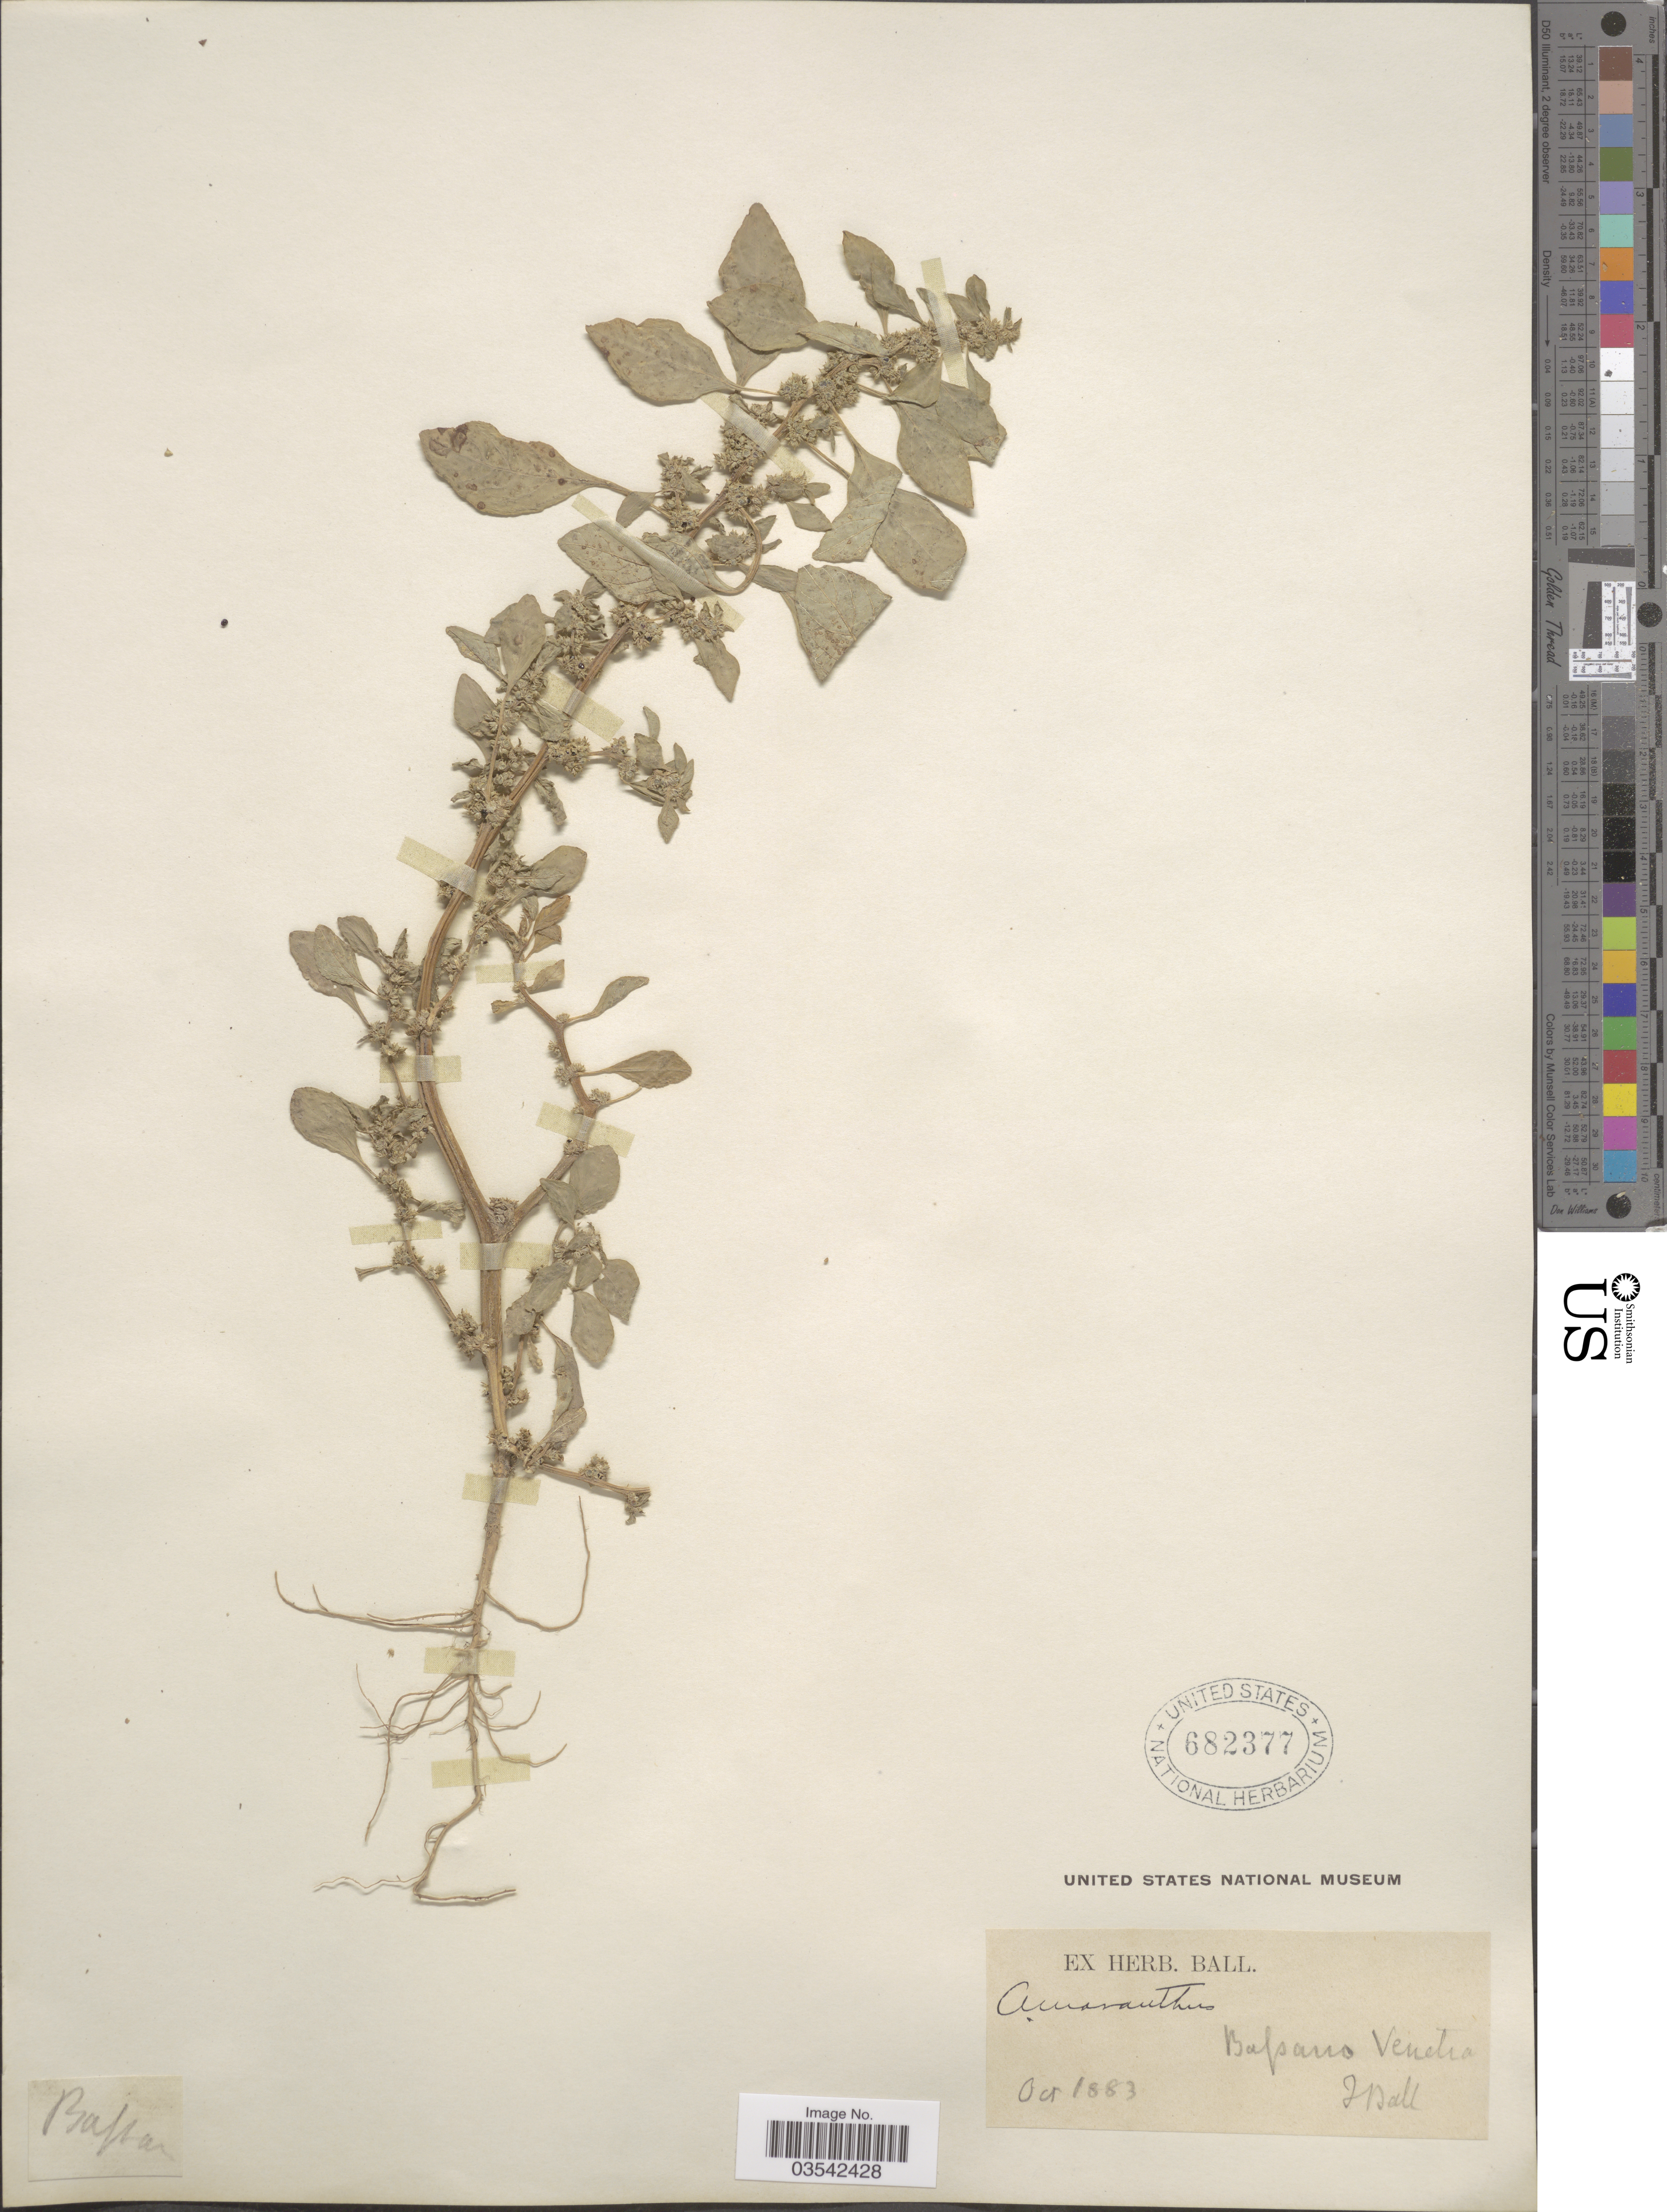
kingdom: Plantae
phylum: Tracheophyta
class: Magnoliopsida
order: Caryophyllales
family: Amaranthaceae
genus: Amaranthus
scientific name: Amaranthus sp.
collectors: J. Ball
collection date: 1883-10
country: Italy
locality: Bassano Venetia.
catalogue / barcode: US 682377